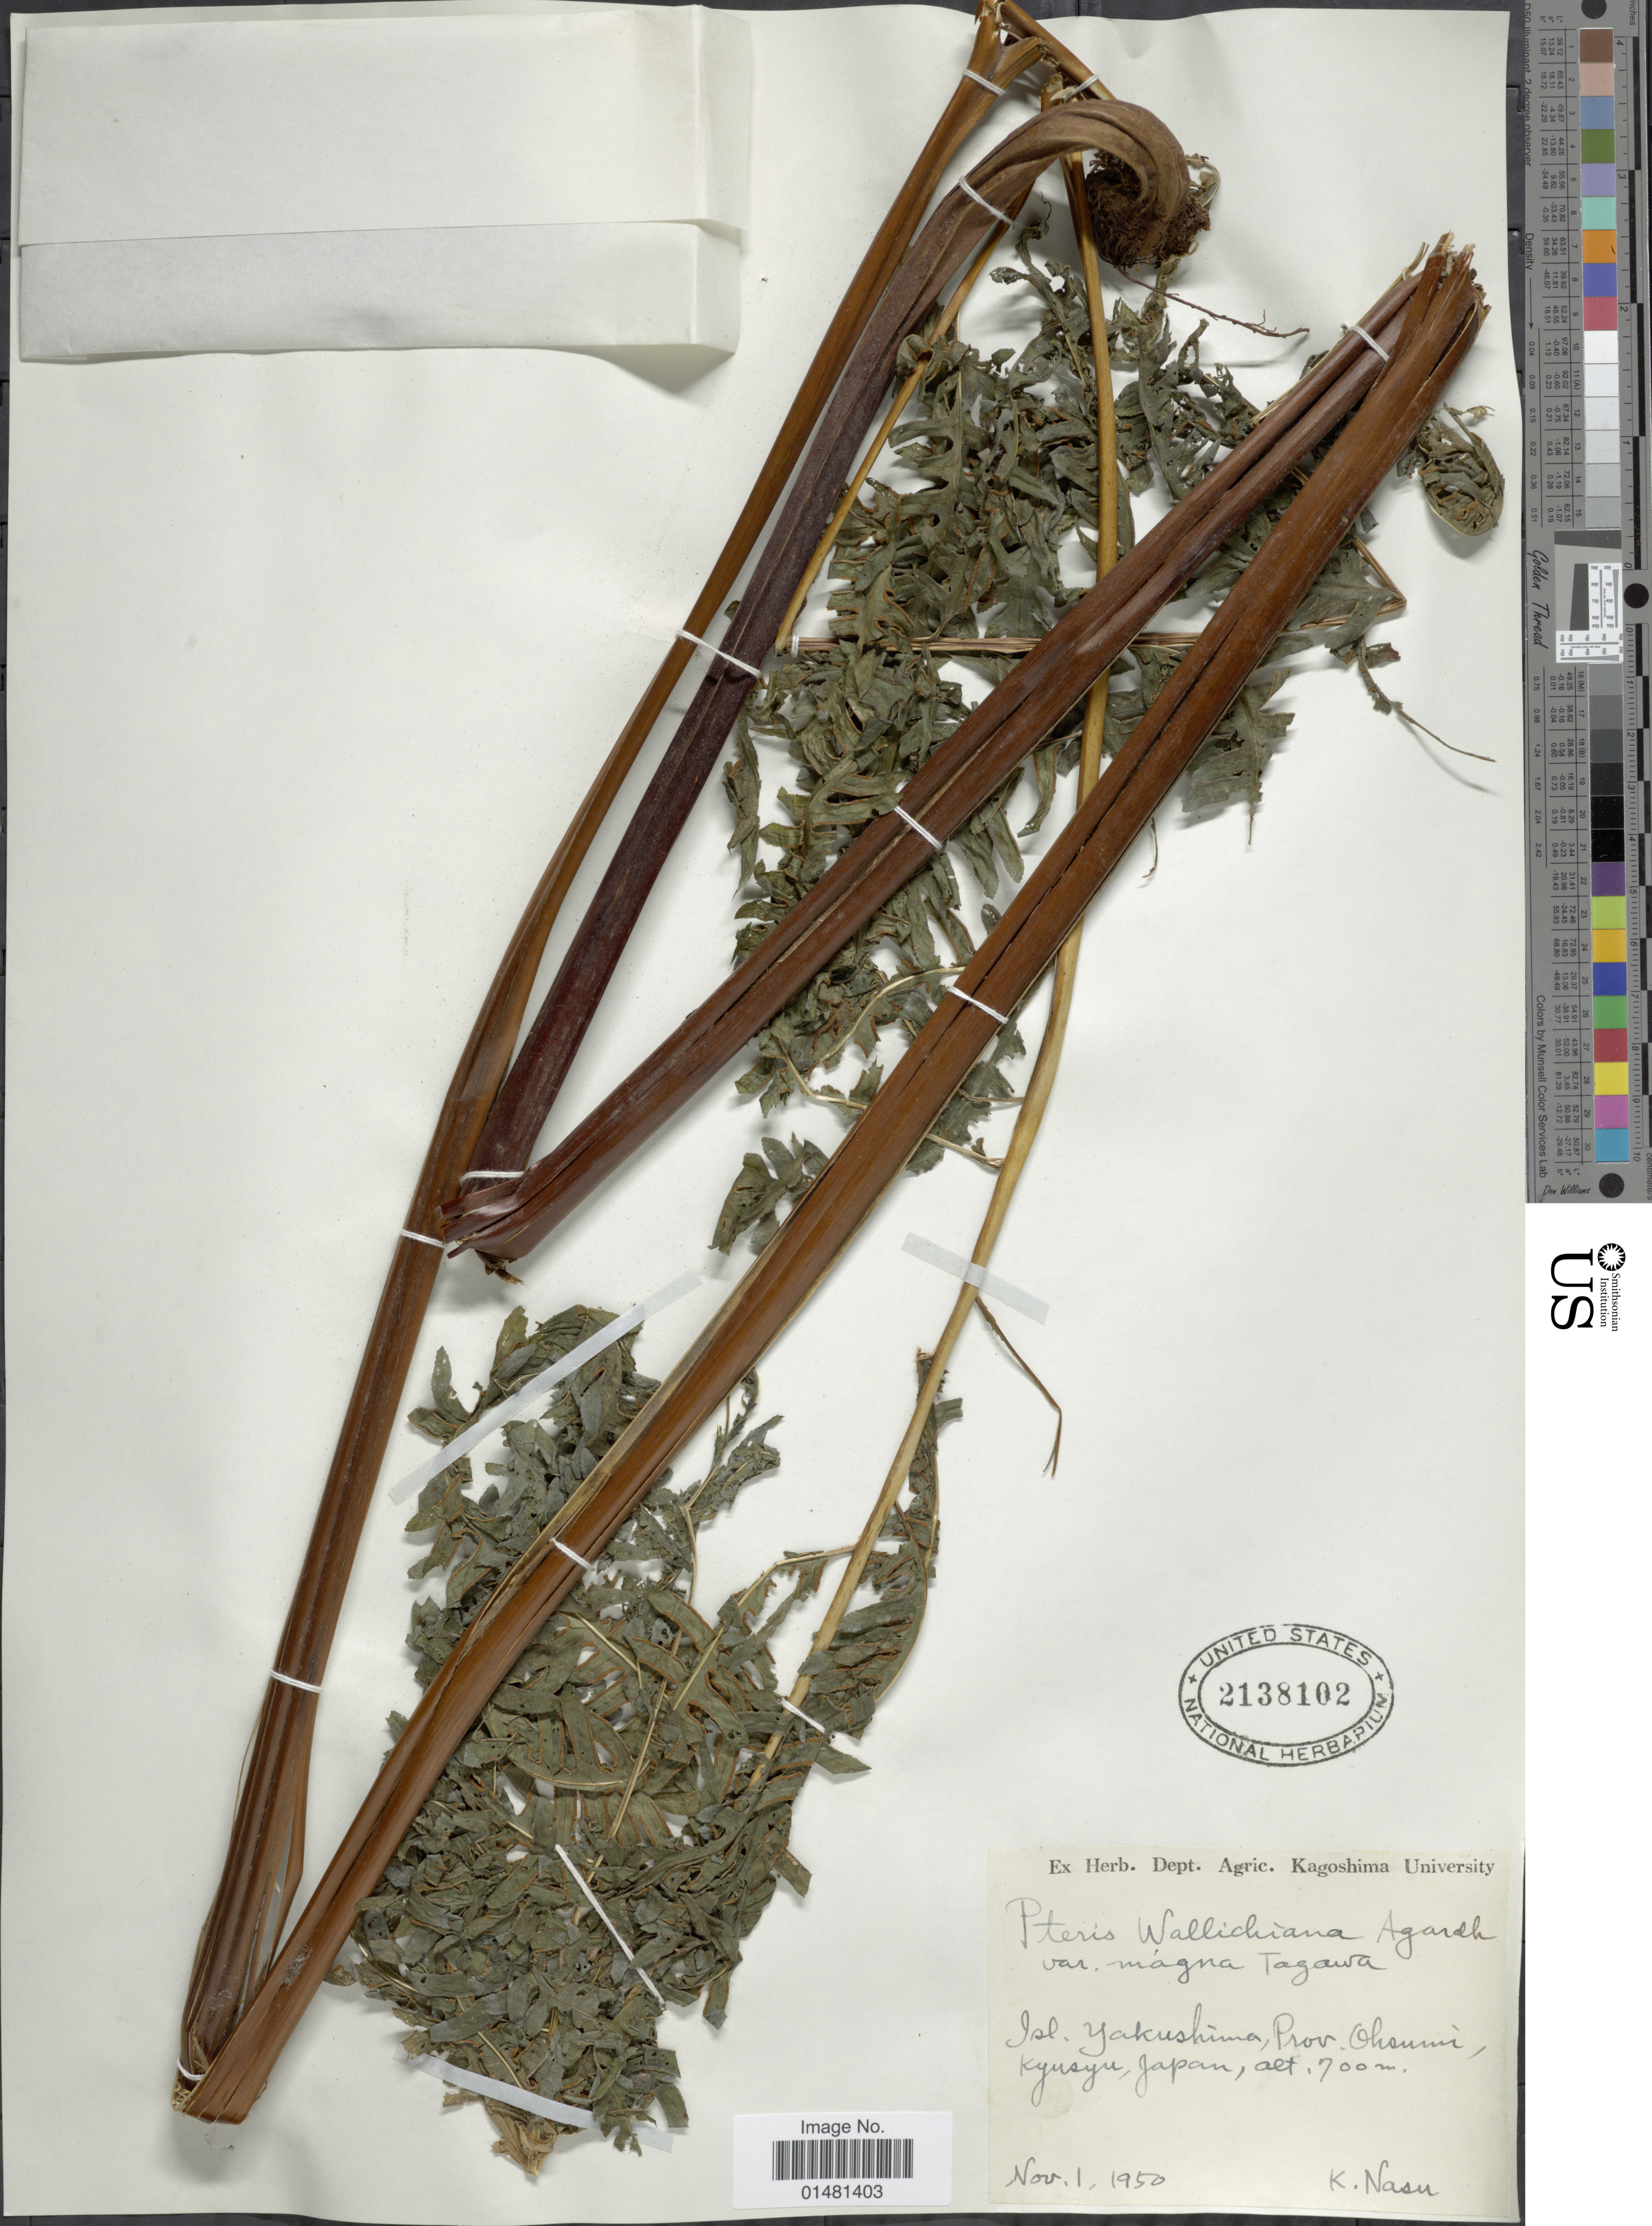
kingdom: Plantae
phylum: Tracheophyta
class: Polypodiopsida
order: Polypodiales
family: Pteridaceae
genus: Pteris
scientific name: Pteris wallichiana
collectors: K. Nasu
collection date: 1950-11-01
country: Japan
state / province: Kagosima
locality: Isl. Yakushima, Prov. Ohsumi, Kyusyu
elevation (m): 700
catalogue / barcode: US 2138102